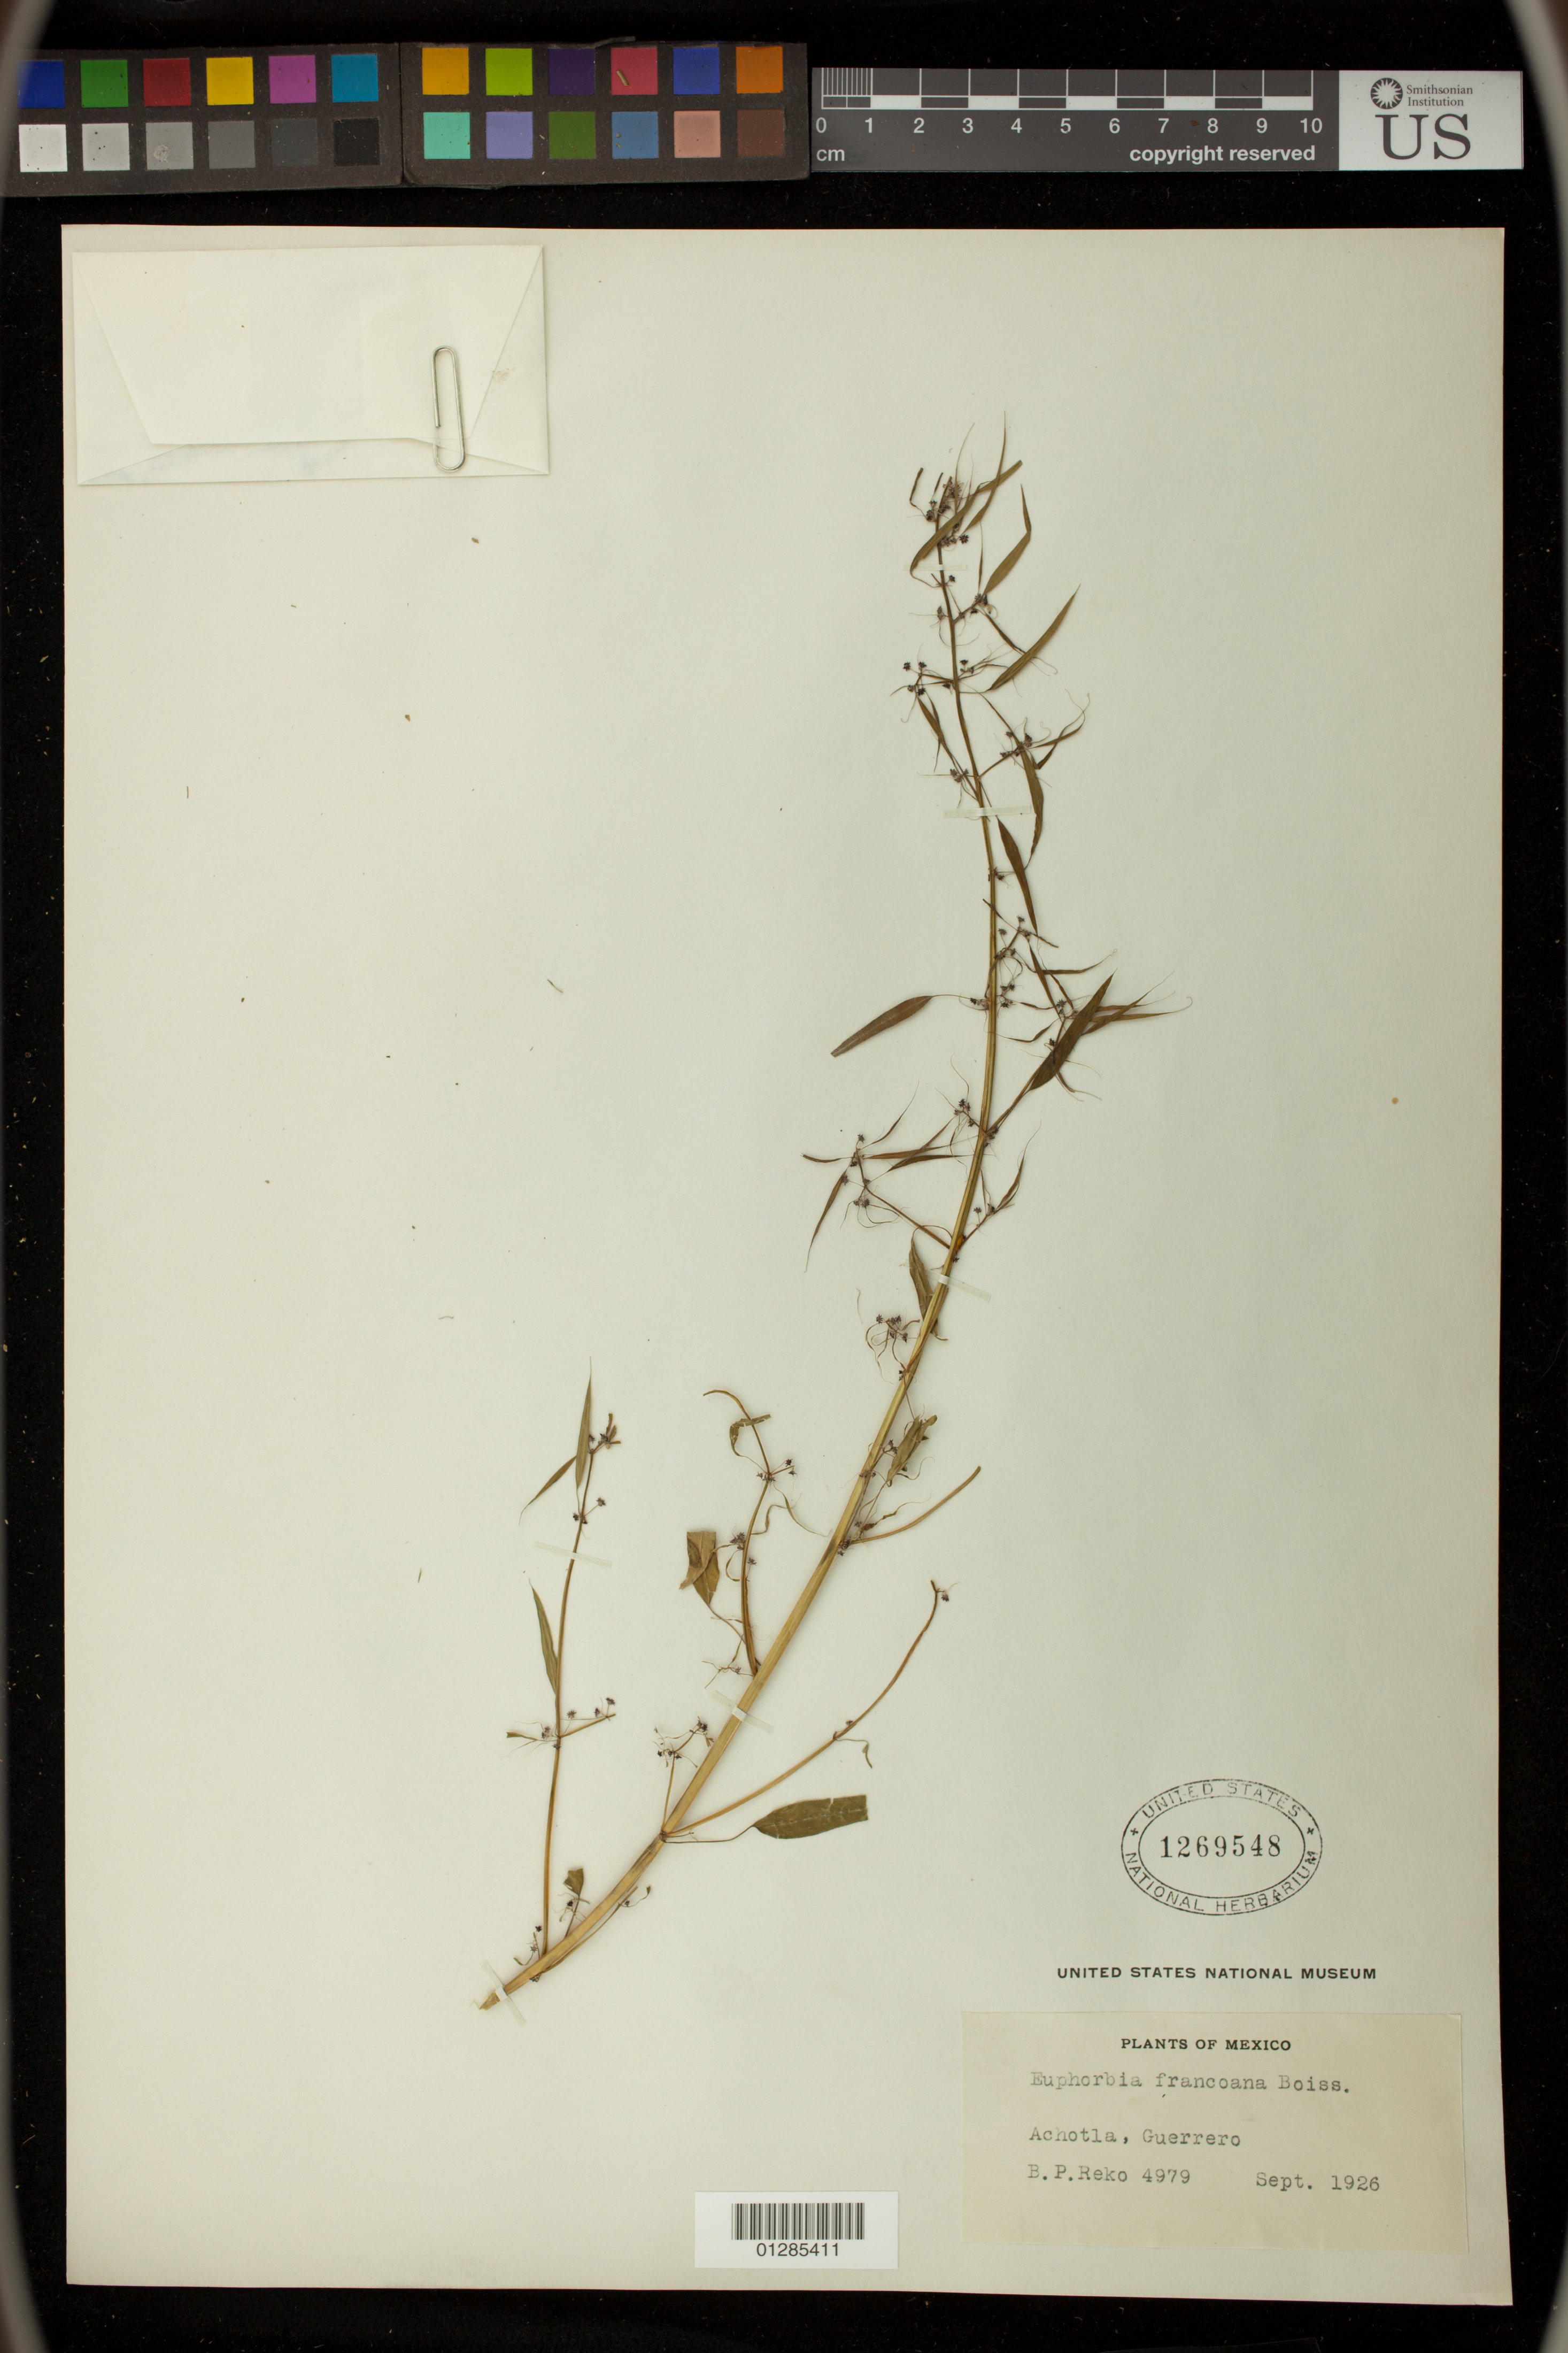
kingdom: Plantae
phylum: Tracheophyta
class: Magnoliopsida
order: Malpighiales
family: Euphorbiaceae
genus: Euphorbia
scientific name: Euphorbia francoana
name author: Boiss.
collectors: B. P. Reko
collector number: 4979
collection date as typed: Sep 1926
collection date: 1926-09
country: Mexico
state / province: Guerrero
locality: Achotla, Guerrero.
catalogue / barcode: US 1269548